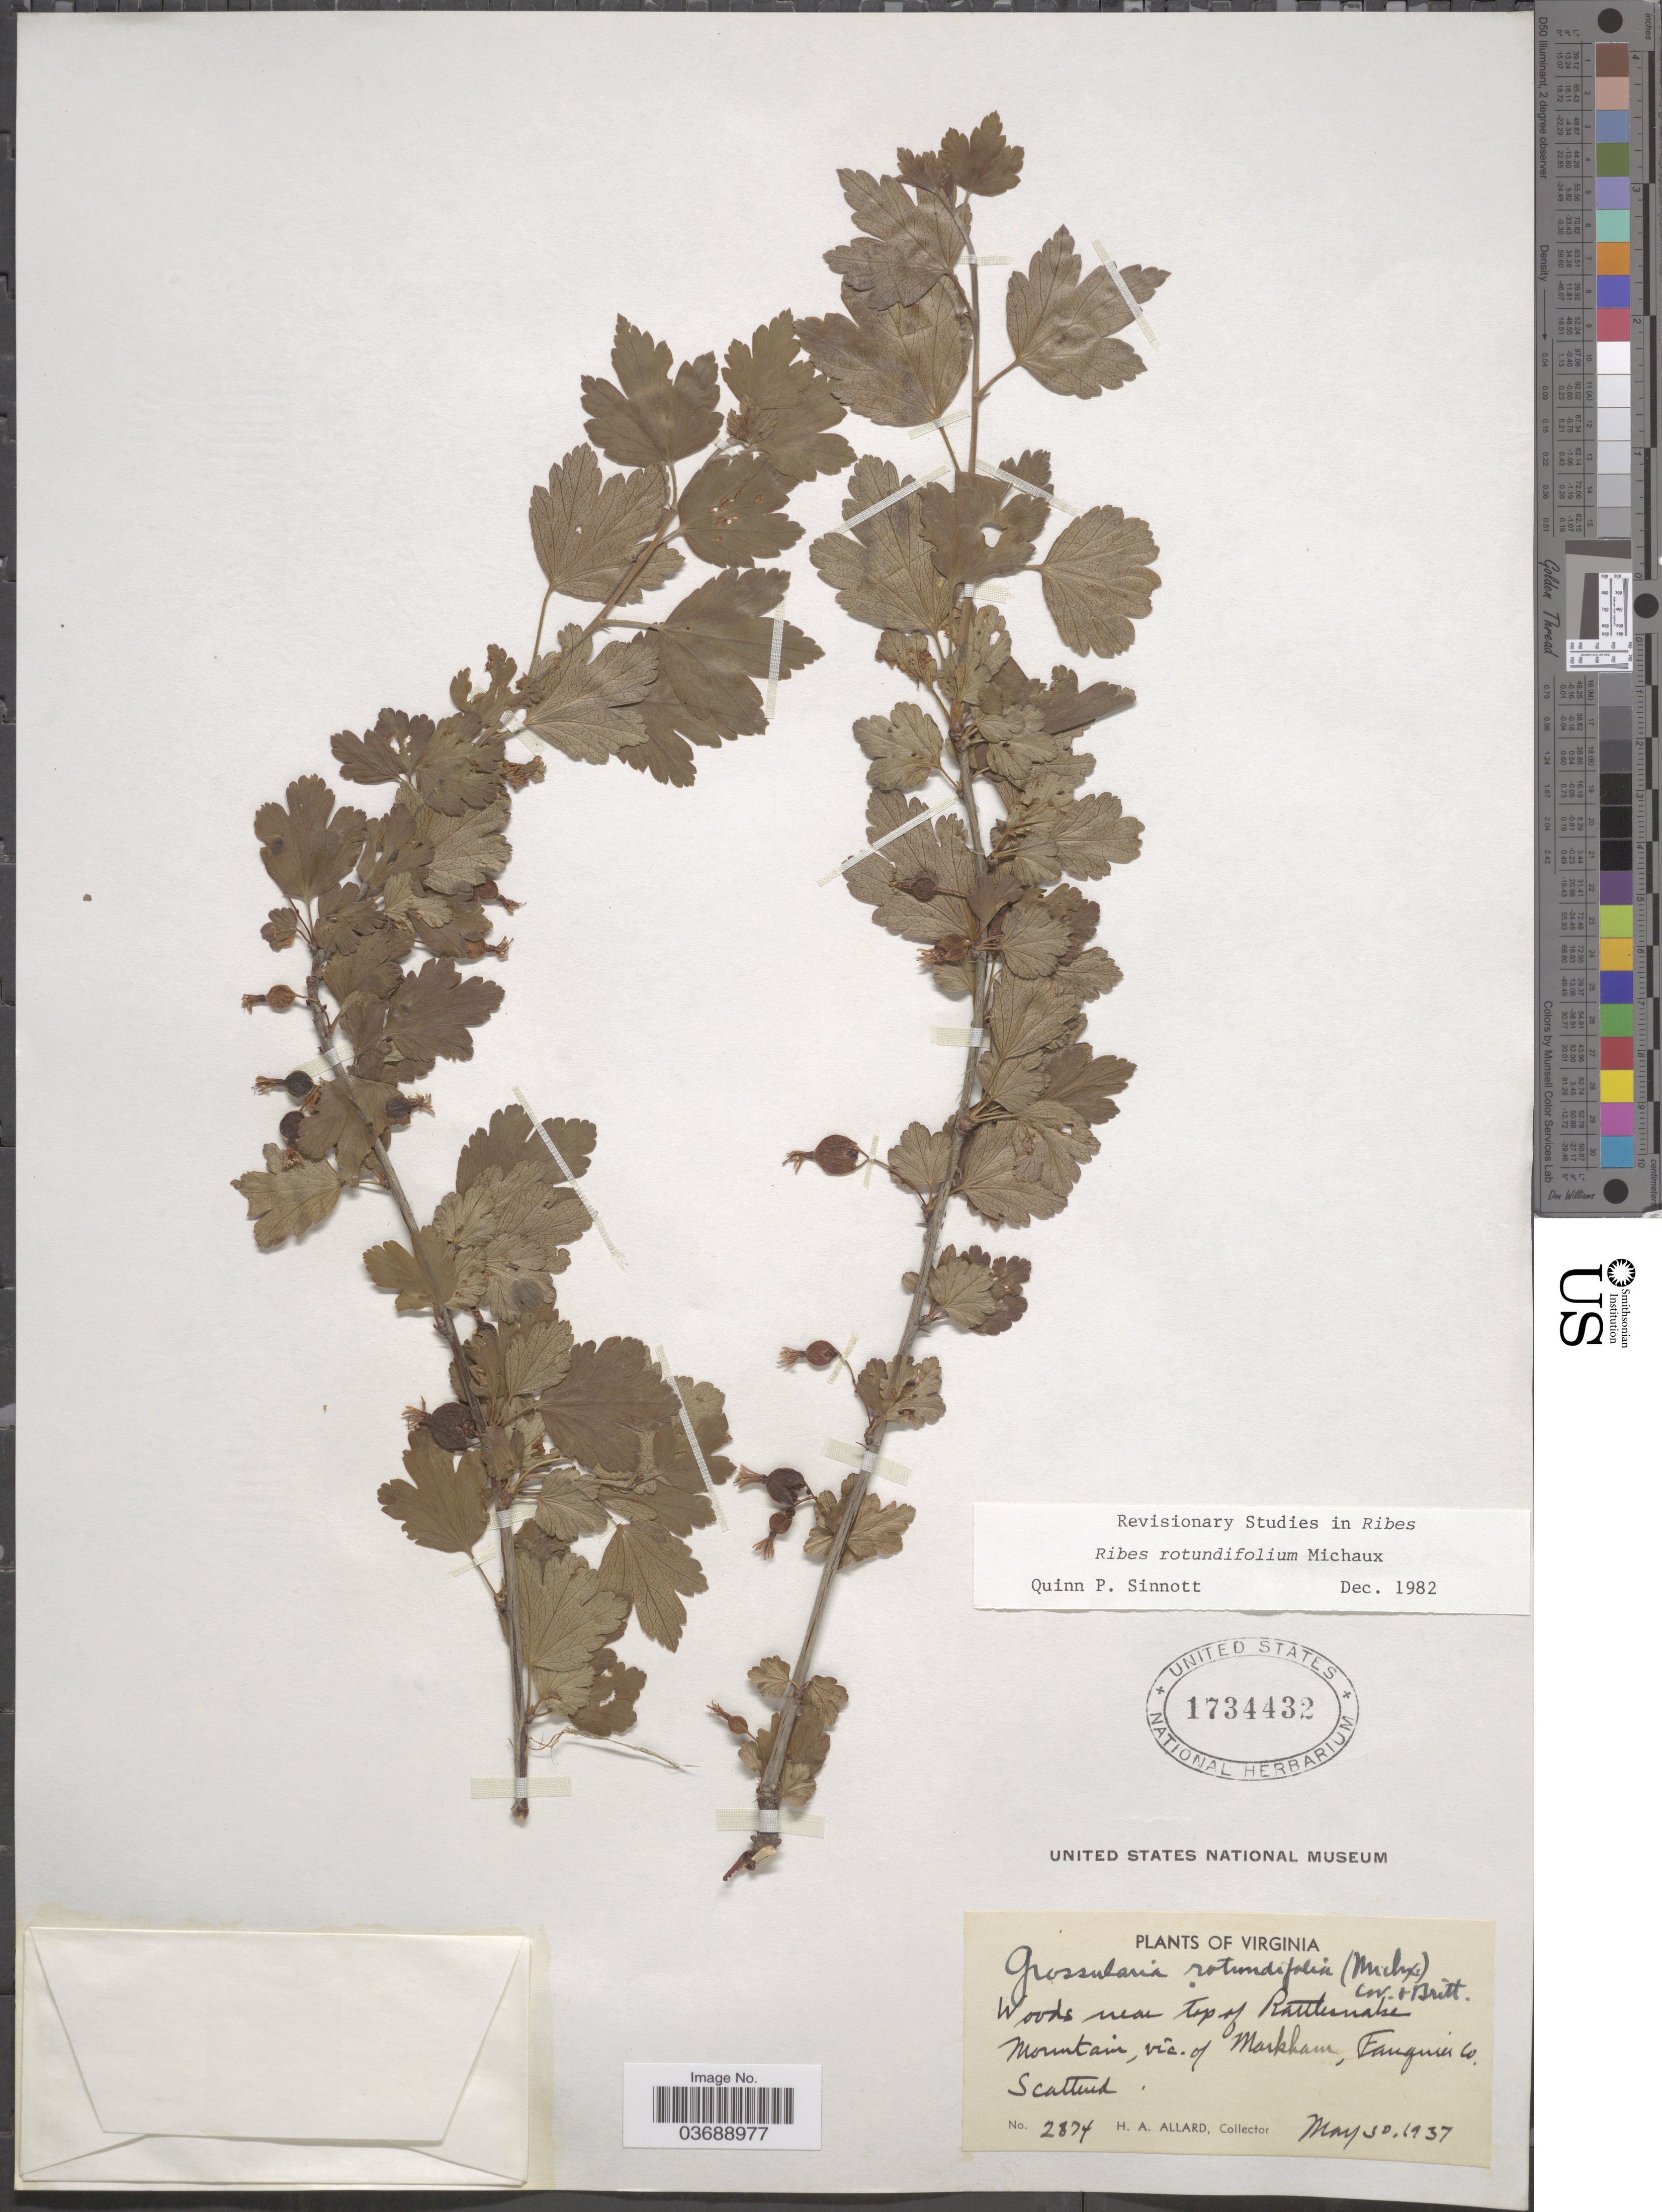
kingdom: Plantae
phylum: Tracheophyta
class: Magnoliopsida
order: Saxifragales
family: Grossulariaceae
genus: Ribes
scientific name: Ribes rotundifolium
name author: Michx.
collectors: H. A. Allard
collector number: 2874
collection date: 1937-05-30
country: United States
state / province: Virginia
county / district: Fauquier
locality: Woods near top of Rattlesnake Mountain, vic. of Markham, Fauquier Co.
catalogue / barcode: US 1734432